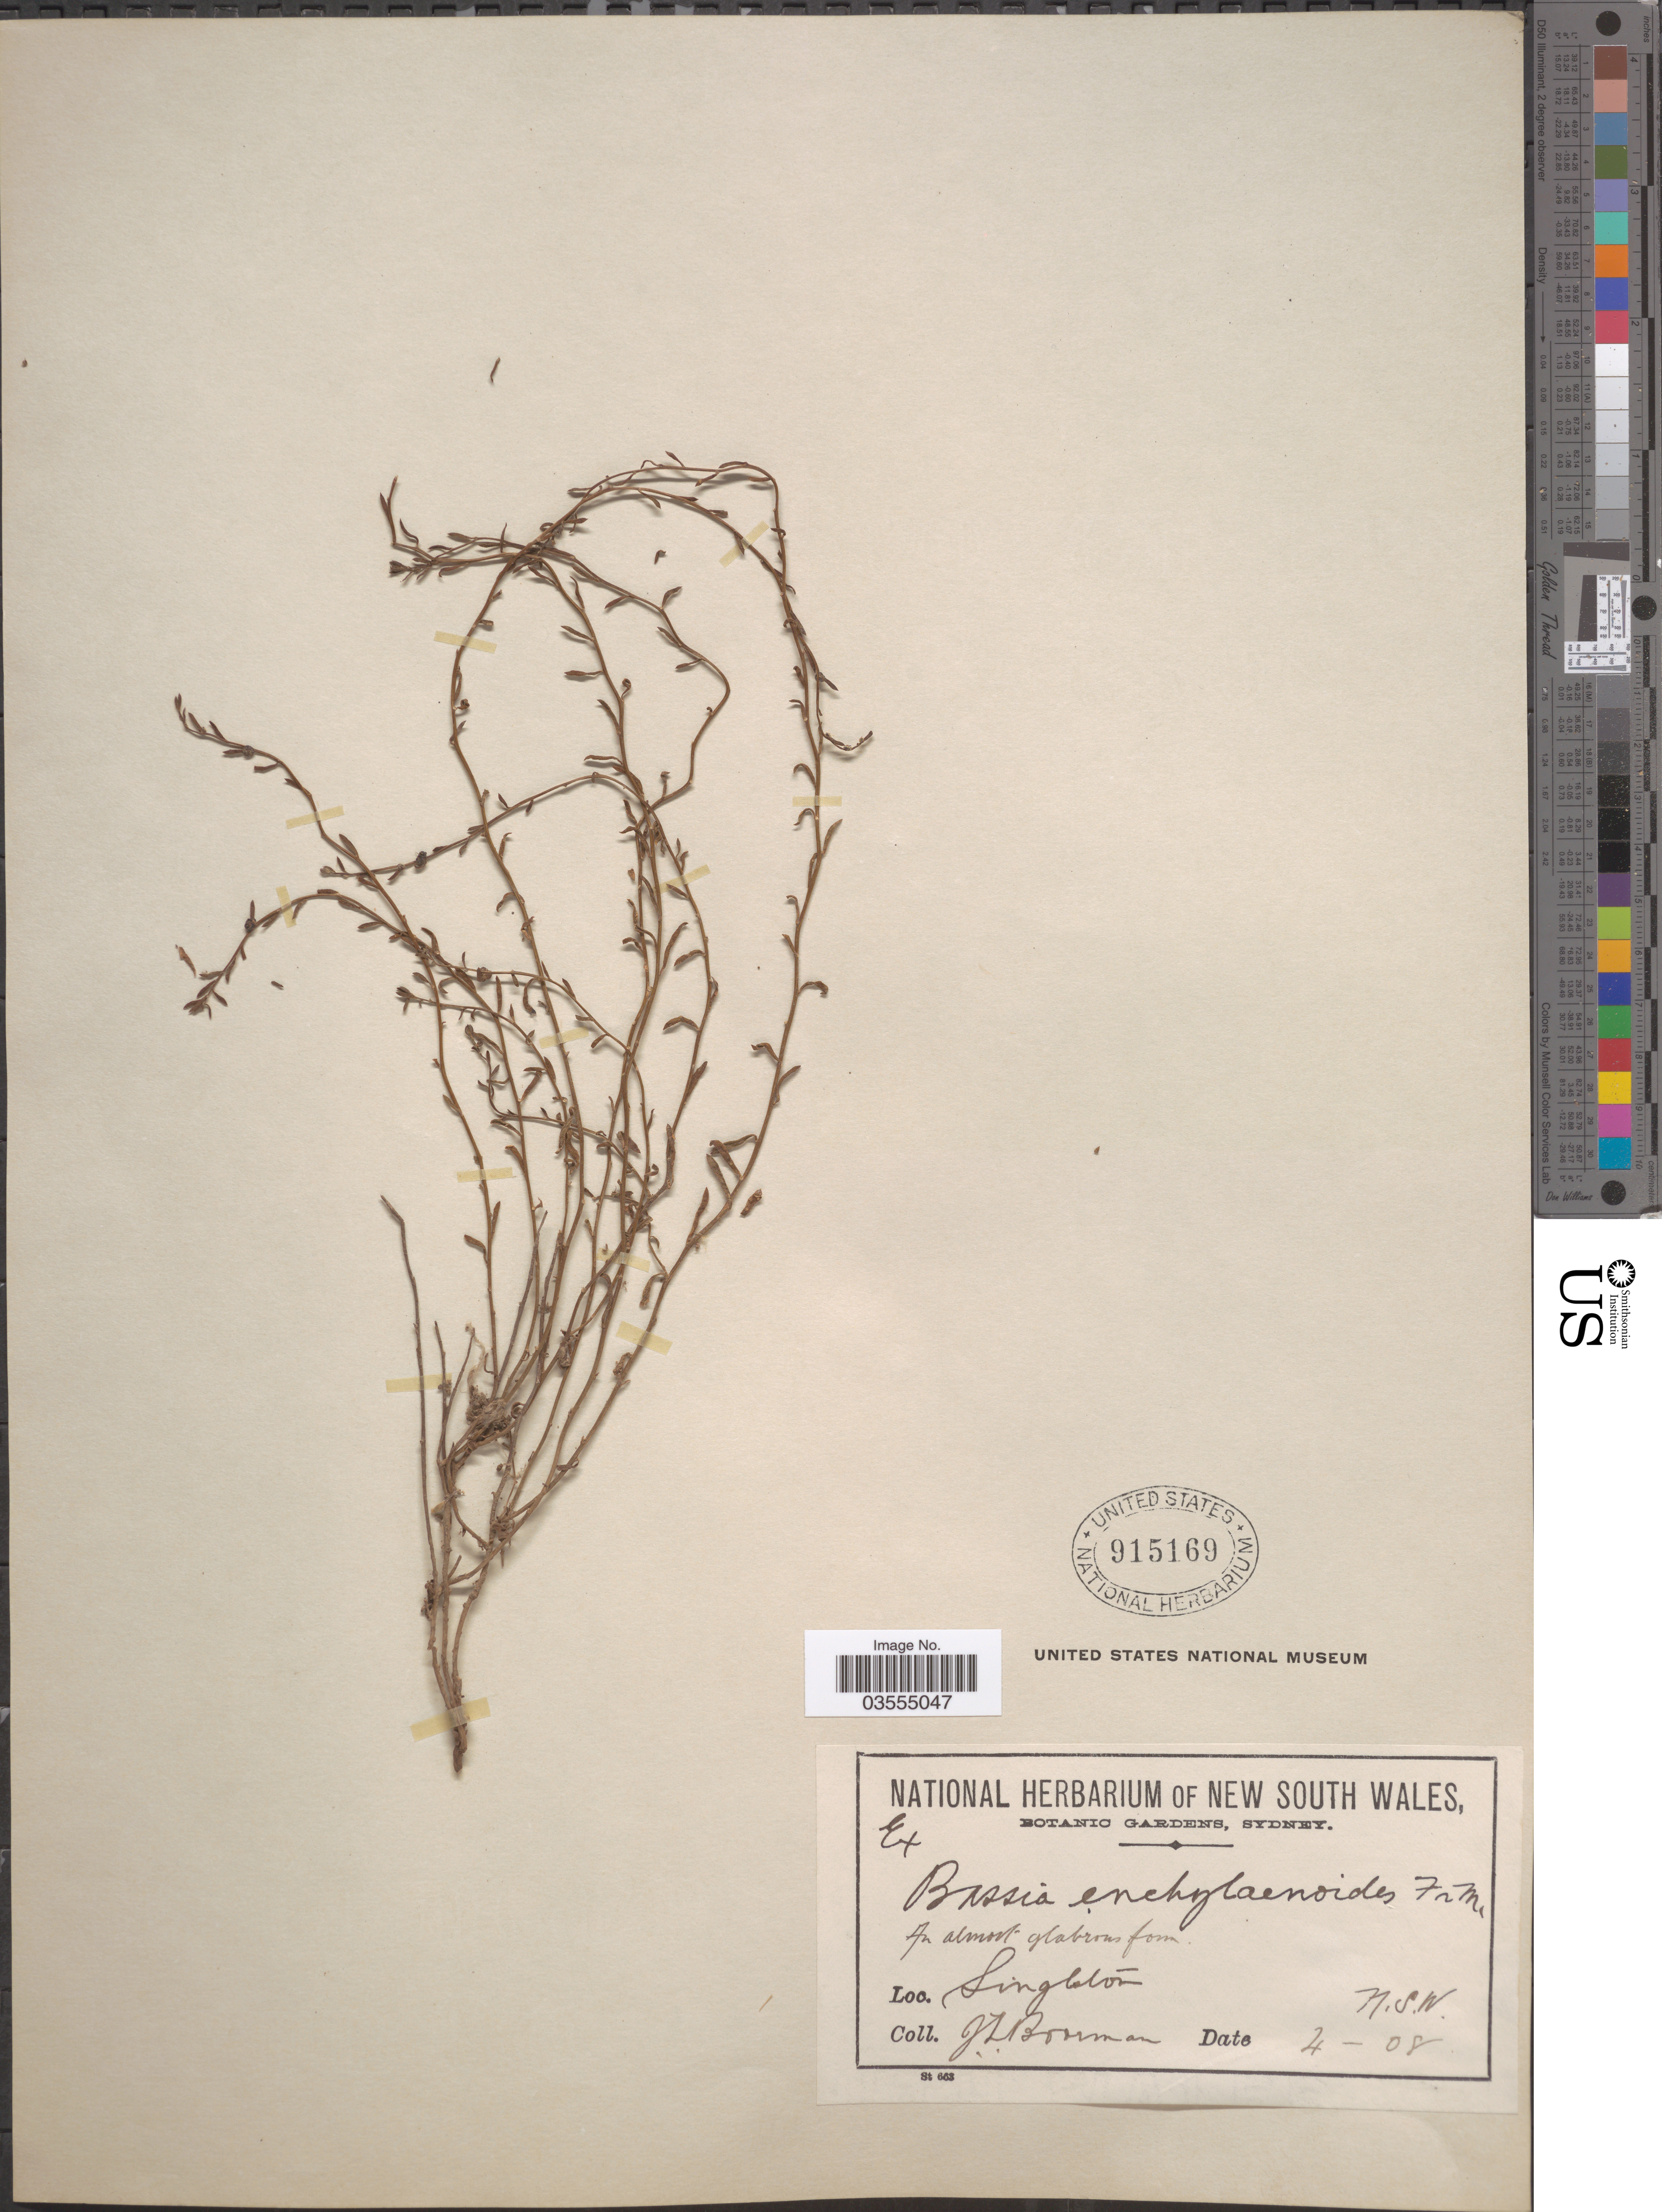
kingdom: Plantae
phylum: Tracheophyta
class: Magnoliopsida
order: Caryophyllales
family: Amaranthaceae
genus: Maireana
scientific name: Maireana enchylaenoides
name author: (F. Muell.) Paul G. Wilson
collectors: J. Boorman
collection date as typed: Transcribed d/m/y: /4/8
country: Australia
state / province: New South Wales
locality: Singletón.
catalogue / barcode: US 915169